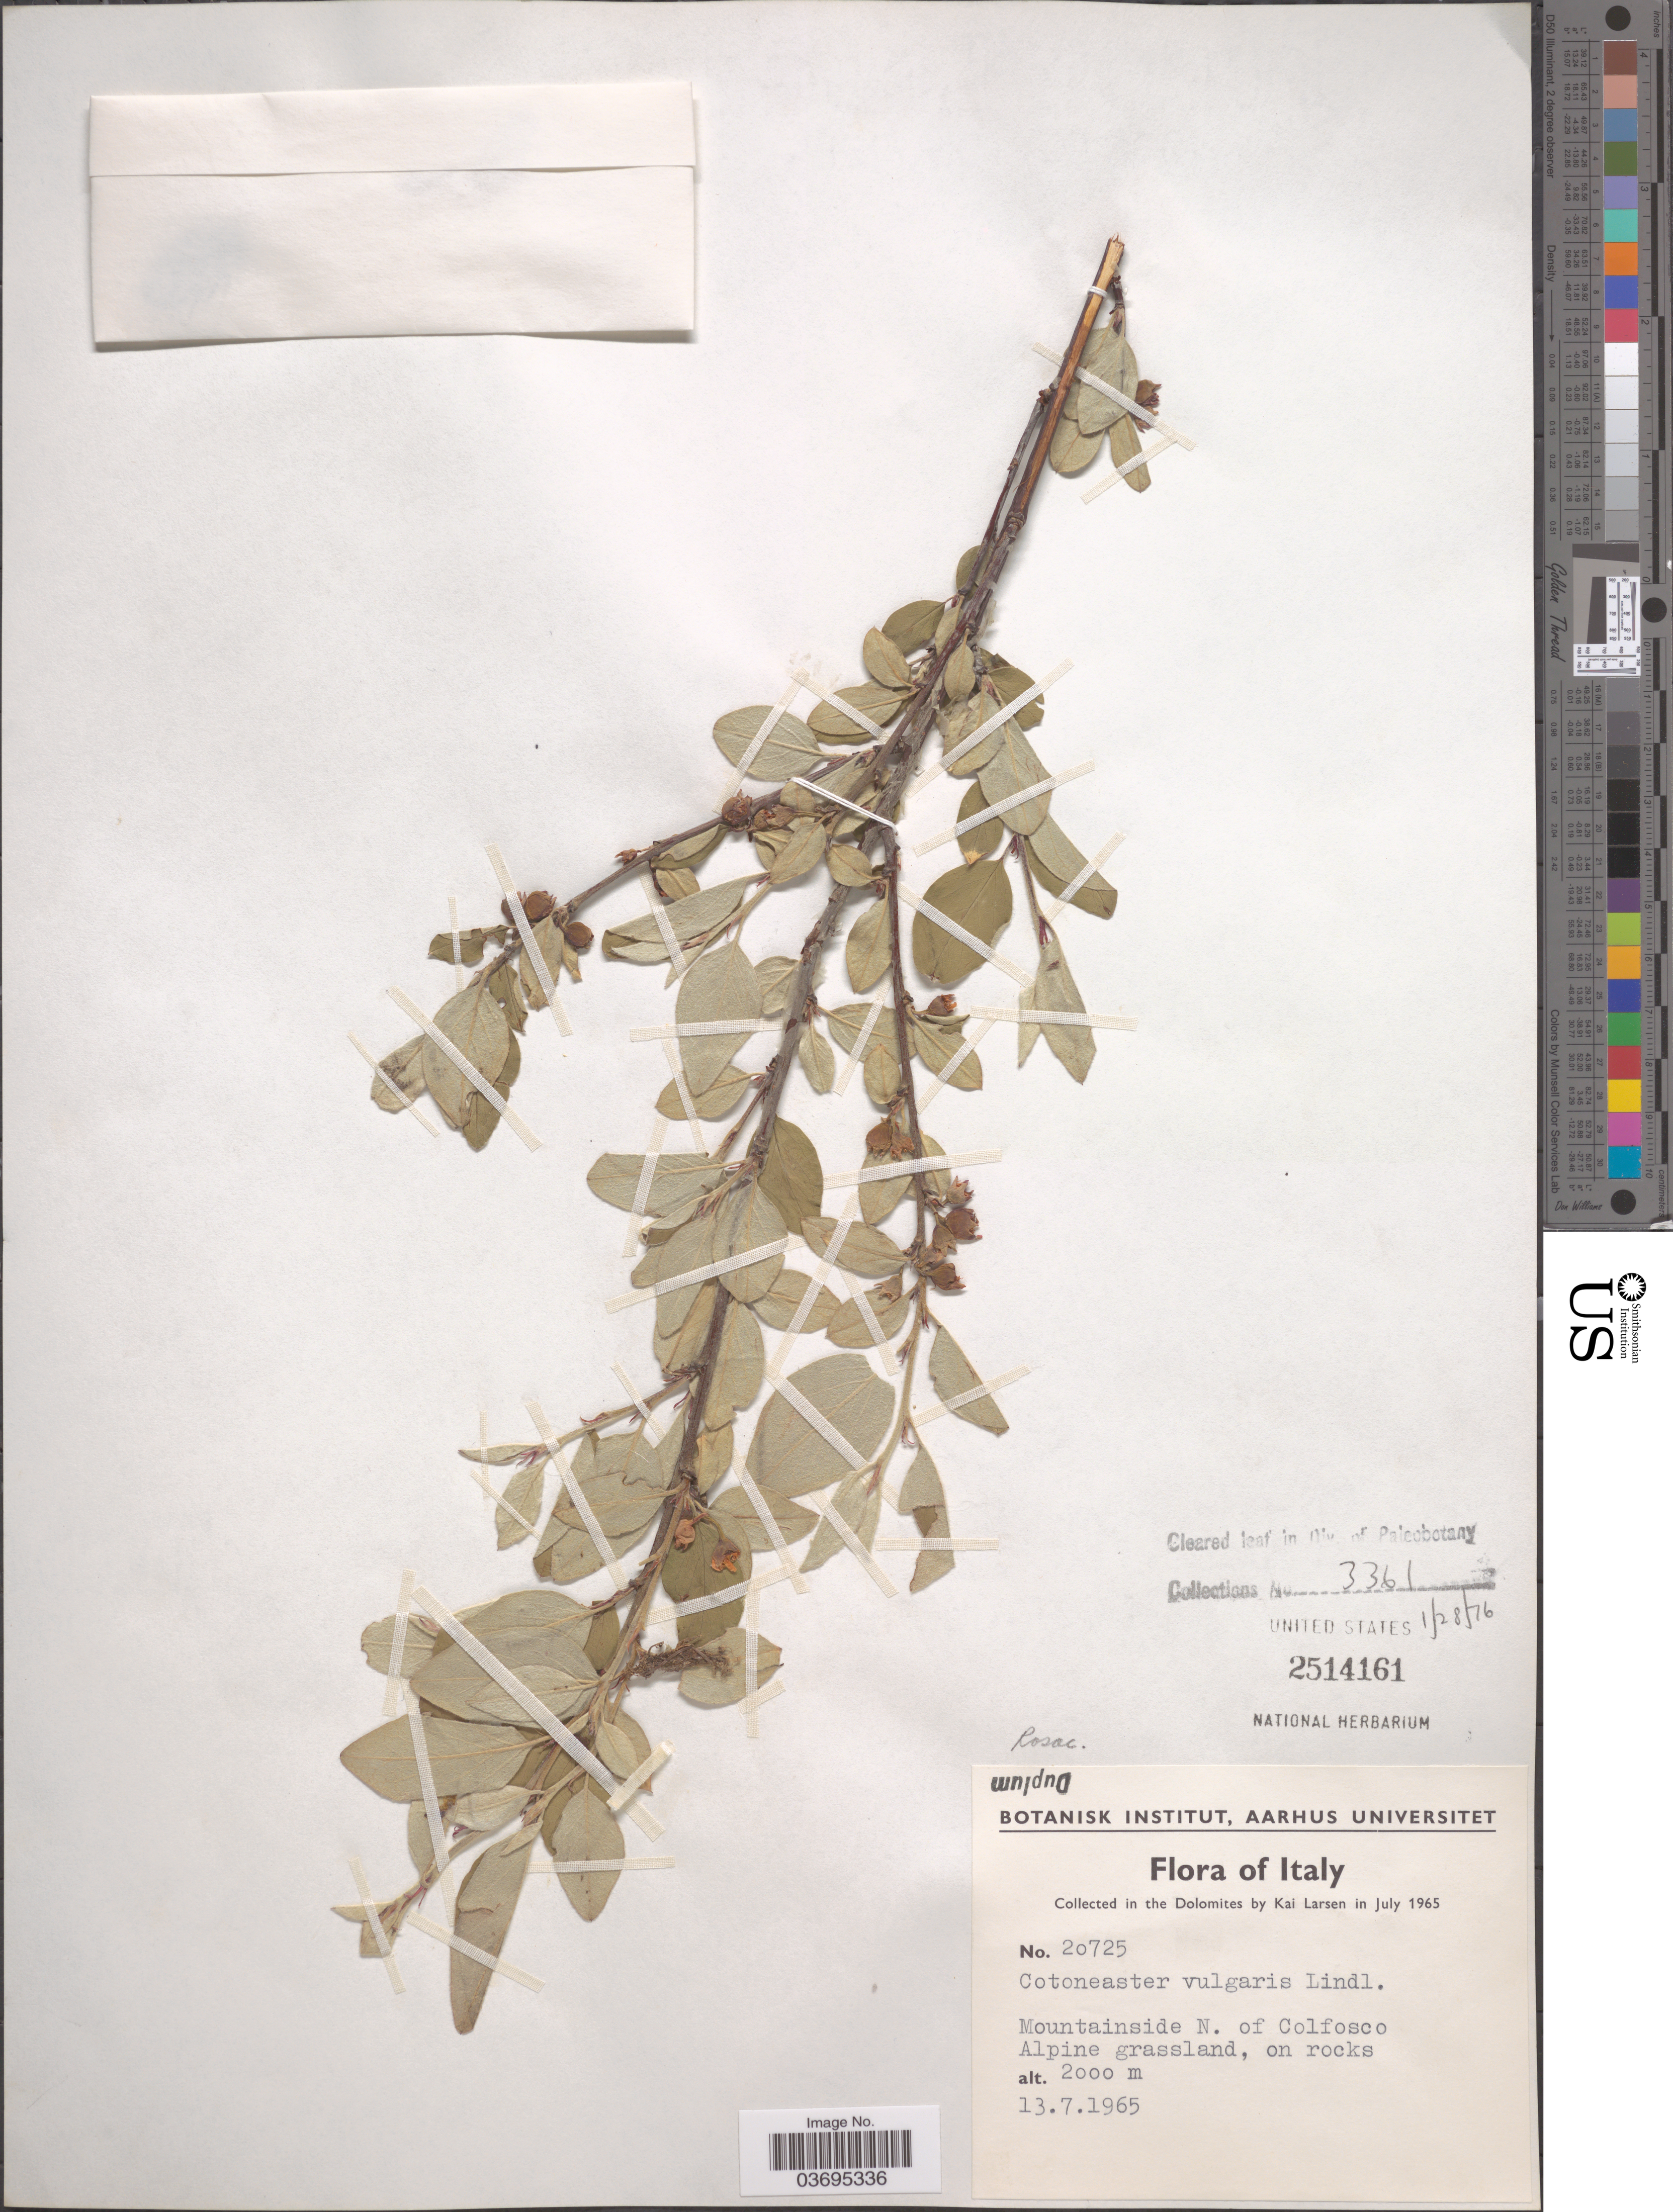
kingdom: Plantae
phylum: Tracheophyta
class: Magnoliopsida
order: Rosales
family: Rosaceae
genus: Cotoneaster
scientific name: Cotoneaster vulgaris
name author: Lindl.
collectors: K. Larsen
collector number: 20725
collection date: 1965-07-13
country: Italy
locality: Dolomites. Mountainside N. of Colfosco Alpine grassland, on rocks.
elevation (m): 2000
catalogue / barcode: US 2514161